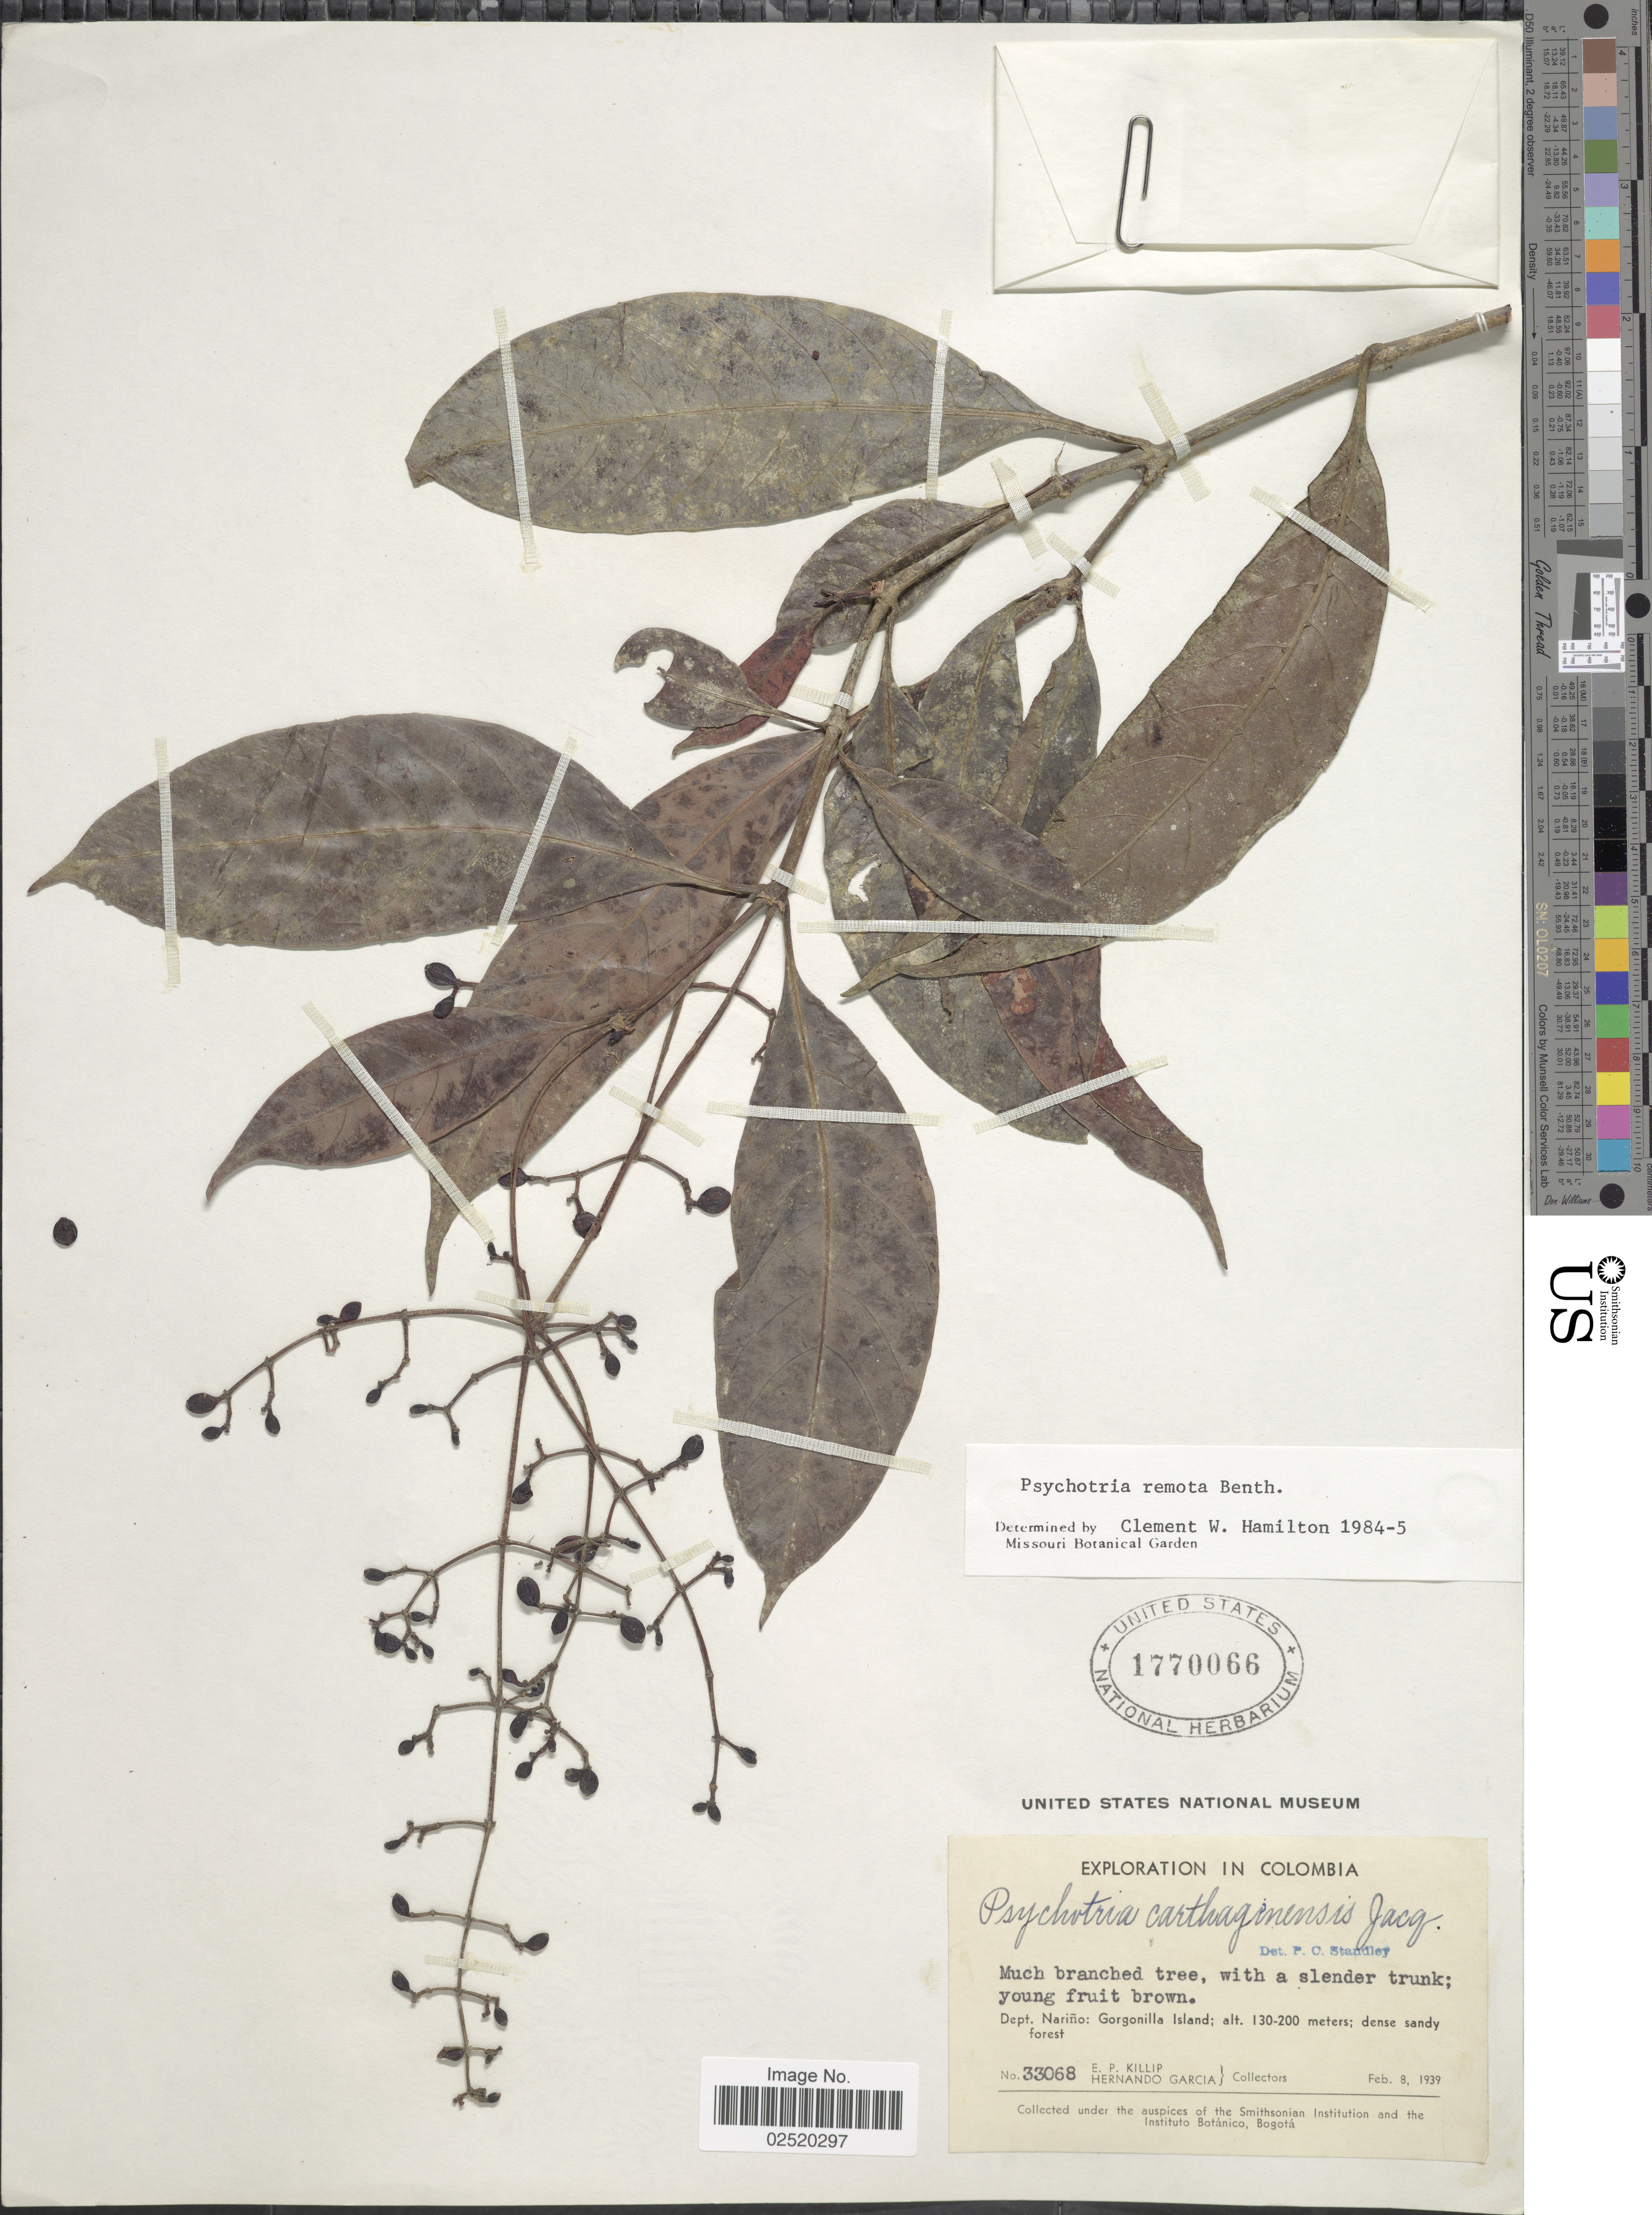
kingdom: Plantae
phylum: Tracheophyta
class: Magnoliopsida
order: Gentianales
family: Rubiaceae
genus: Psychotria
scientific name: Psychotria remota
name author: Benth.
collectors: E. P. Killip & H. Garcia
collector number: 33068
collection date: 1939-02-08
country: Colombia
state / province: Nariño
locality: Dept. Narino: Gorgonilla Island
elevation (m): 130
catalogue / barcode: US 1770066